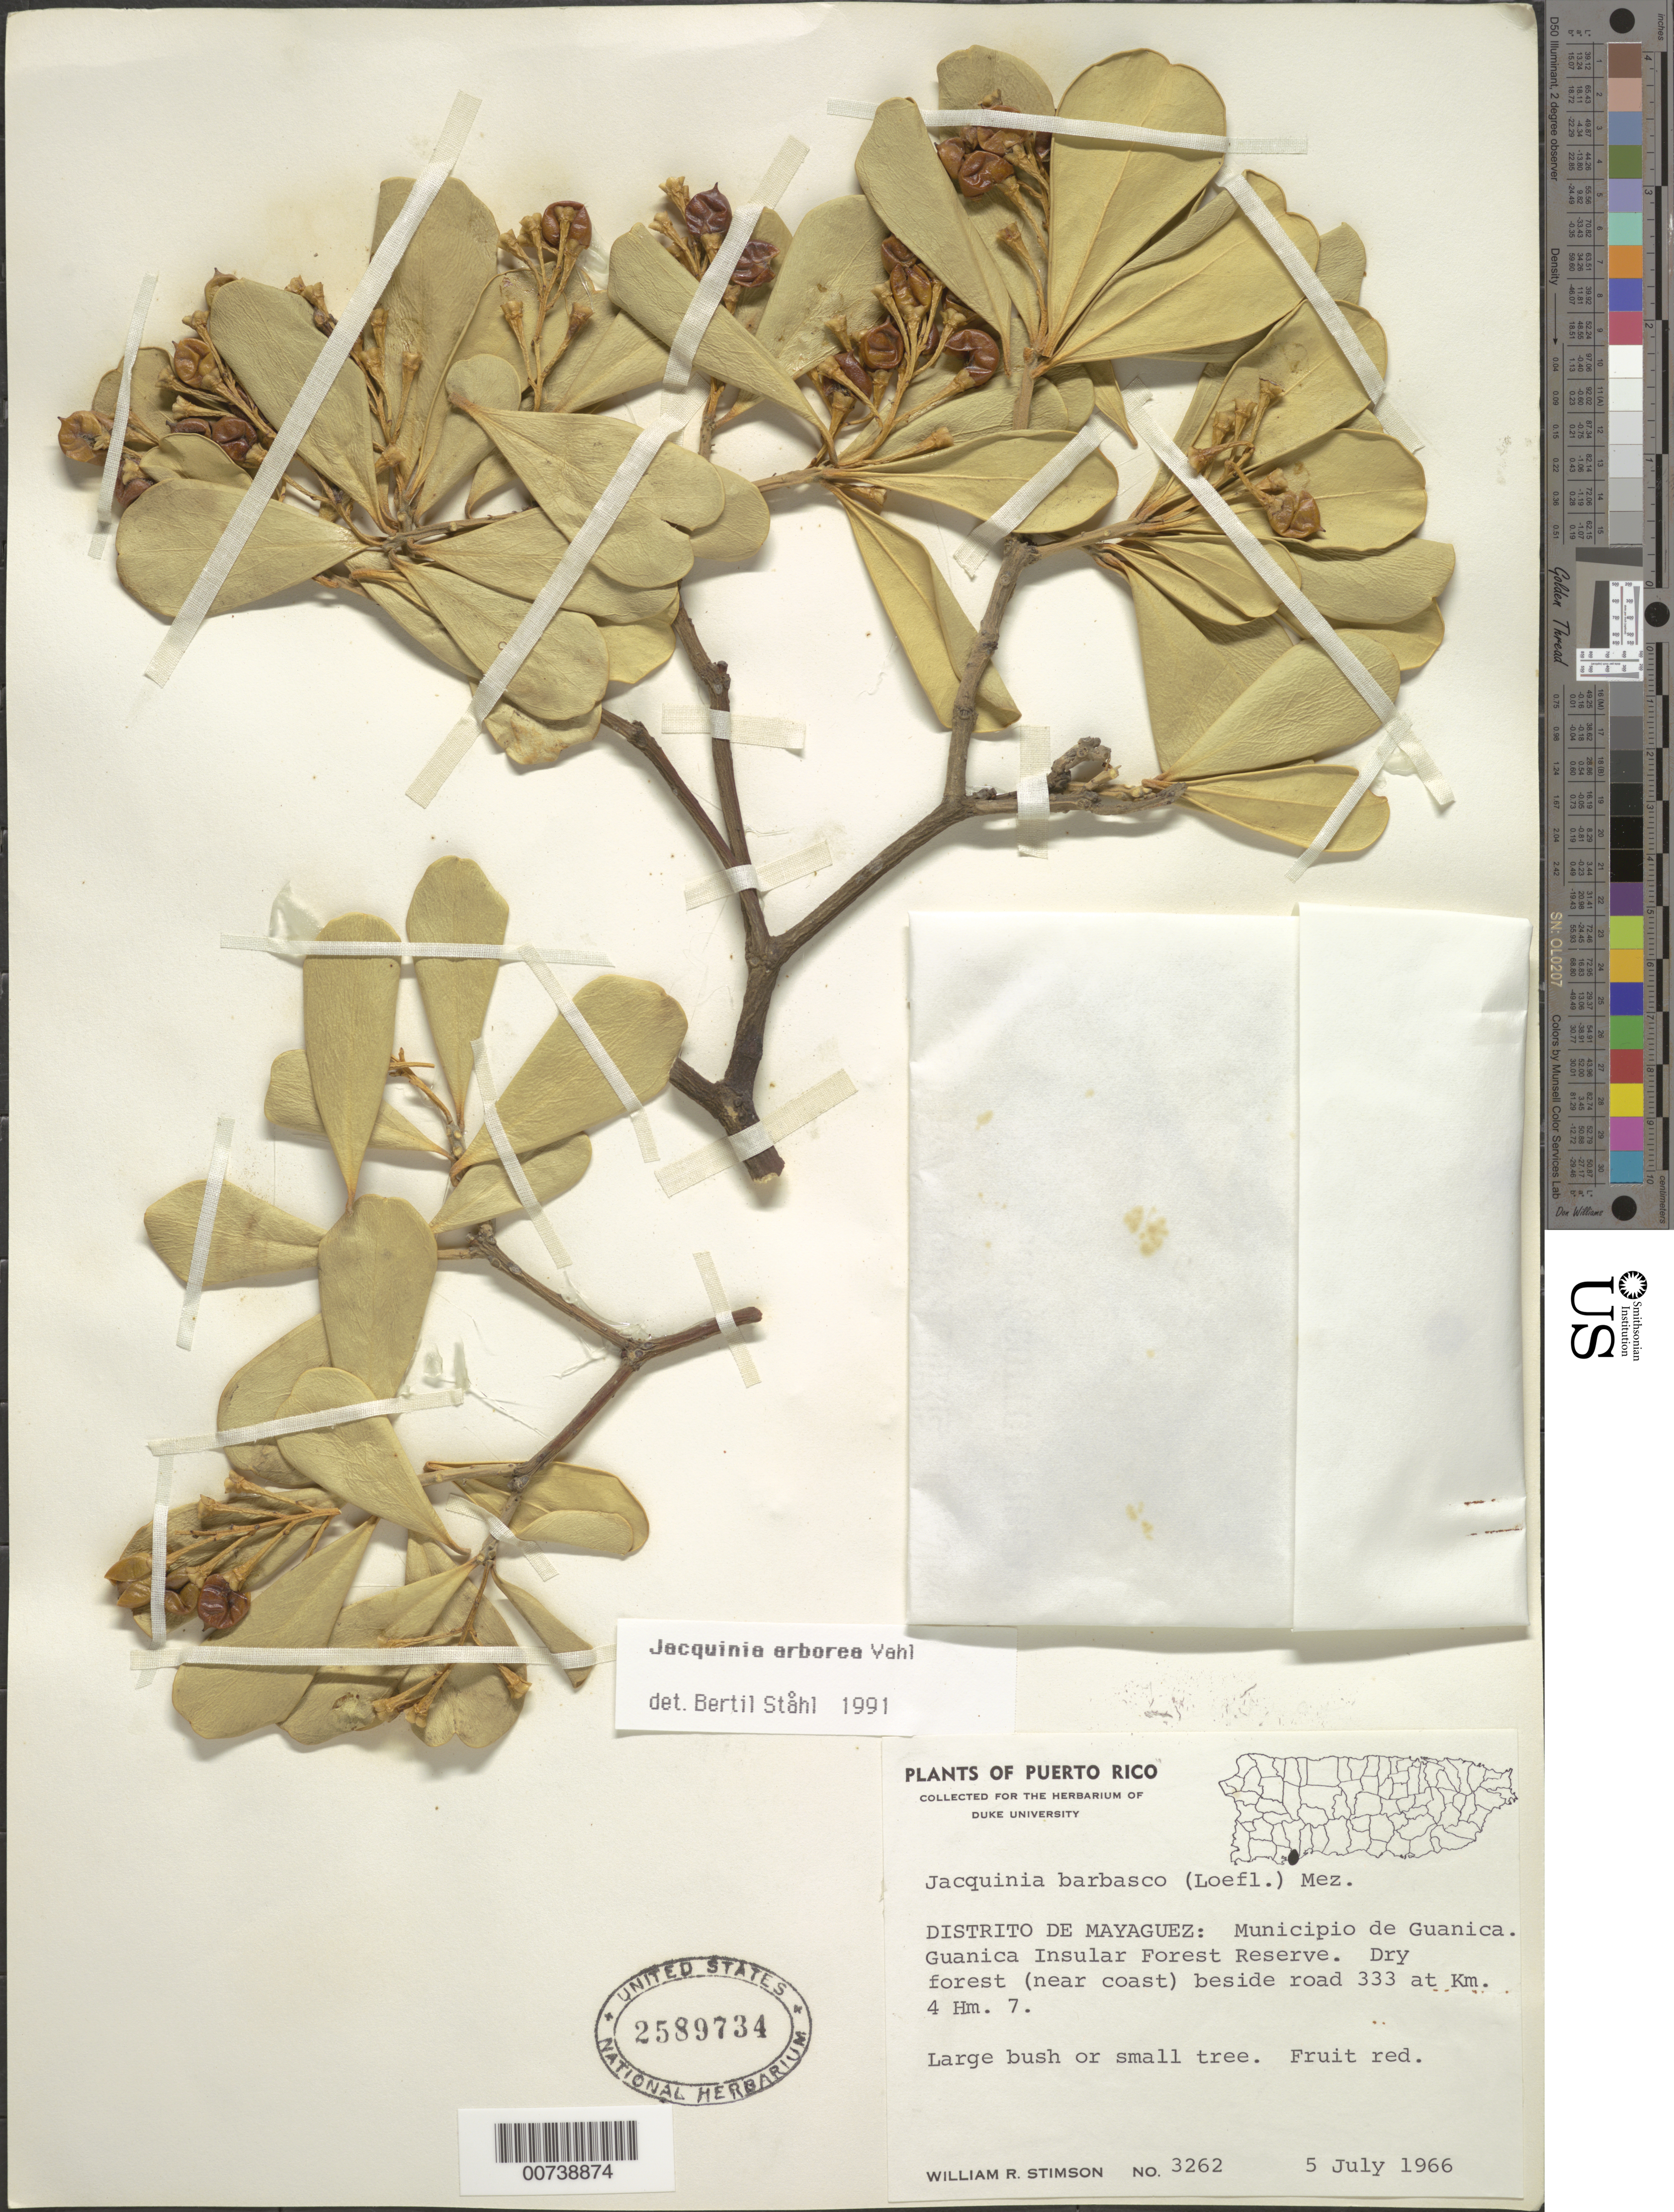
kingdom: Plantae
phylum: Tracheophyta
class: Magnoliopsida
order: Ericales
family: Primulaceae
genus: Jacquinia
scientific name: Jacquinia arborea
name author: Vahl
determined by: Ståhl, B.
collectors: W. R. Stimson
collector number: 3262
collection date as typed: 05 Jul 1966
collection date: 1966-07-05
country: Puerto Rico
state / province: Guánica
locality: Mun. Guánica. Guánica Insular Forest Reserve. Near coast beside road 333 at km 4 Hm 7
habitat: Dry forest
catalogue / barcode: US 2589734